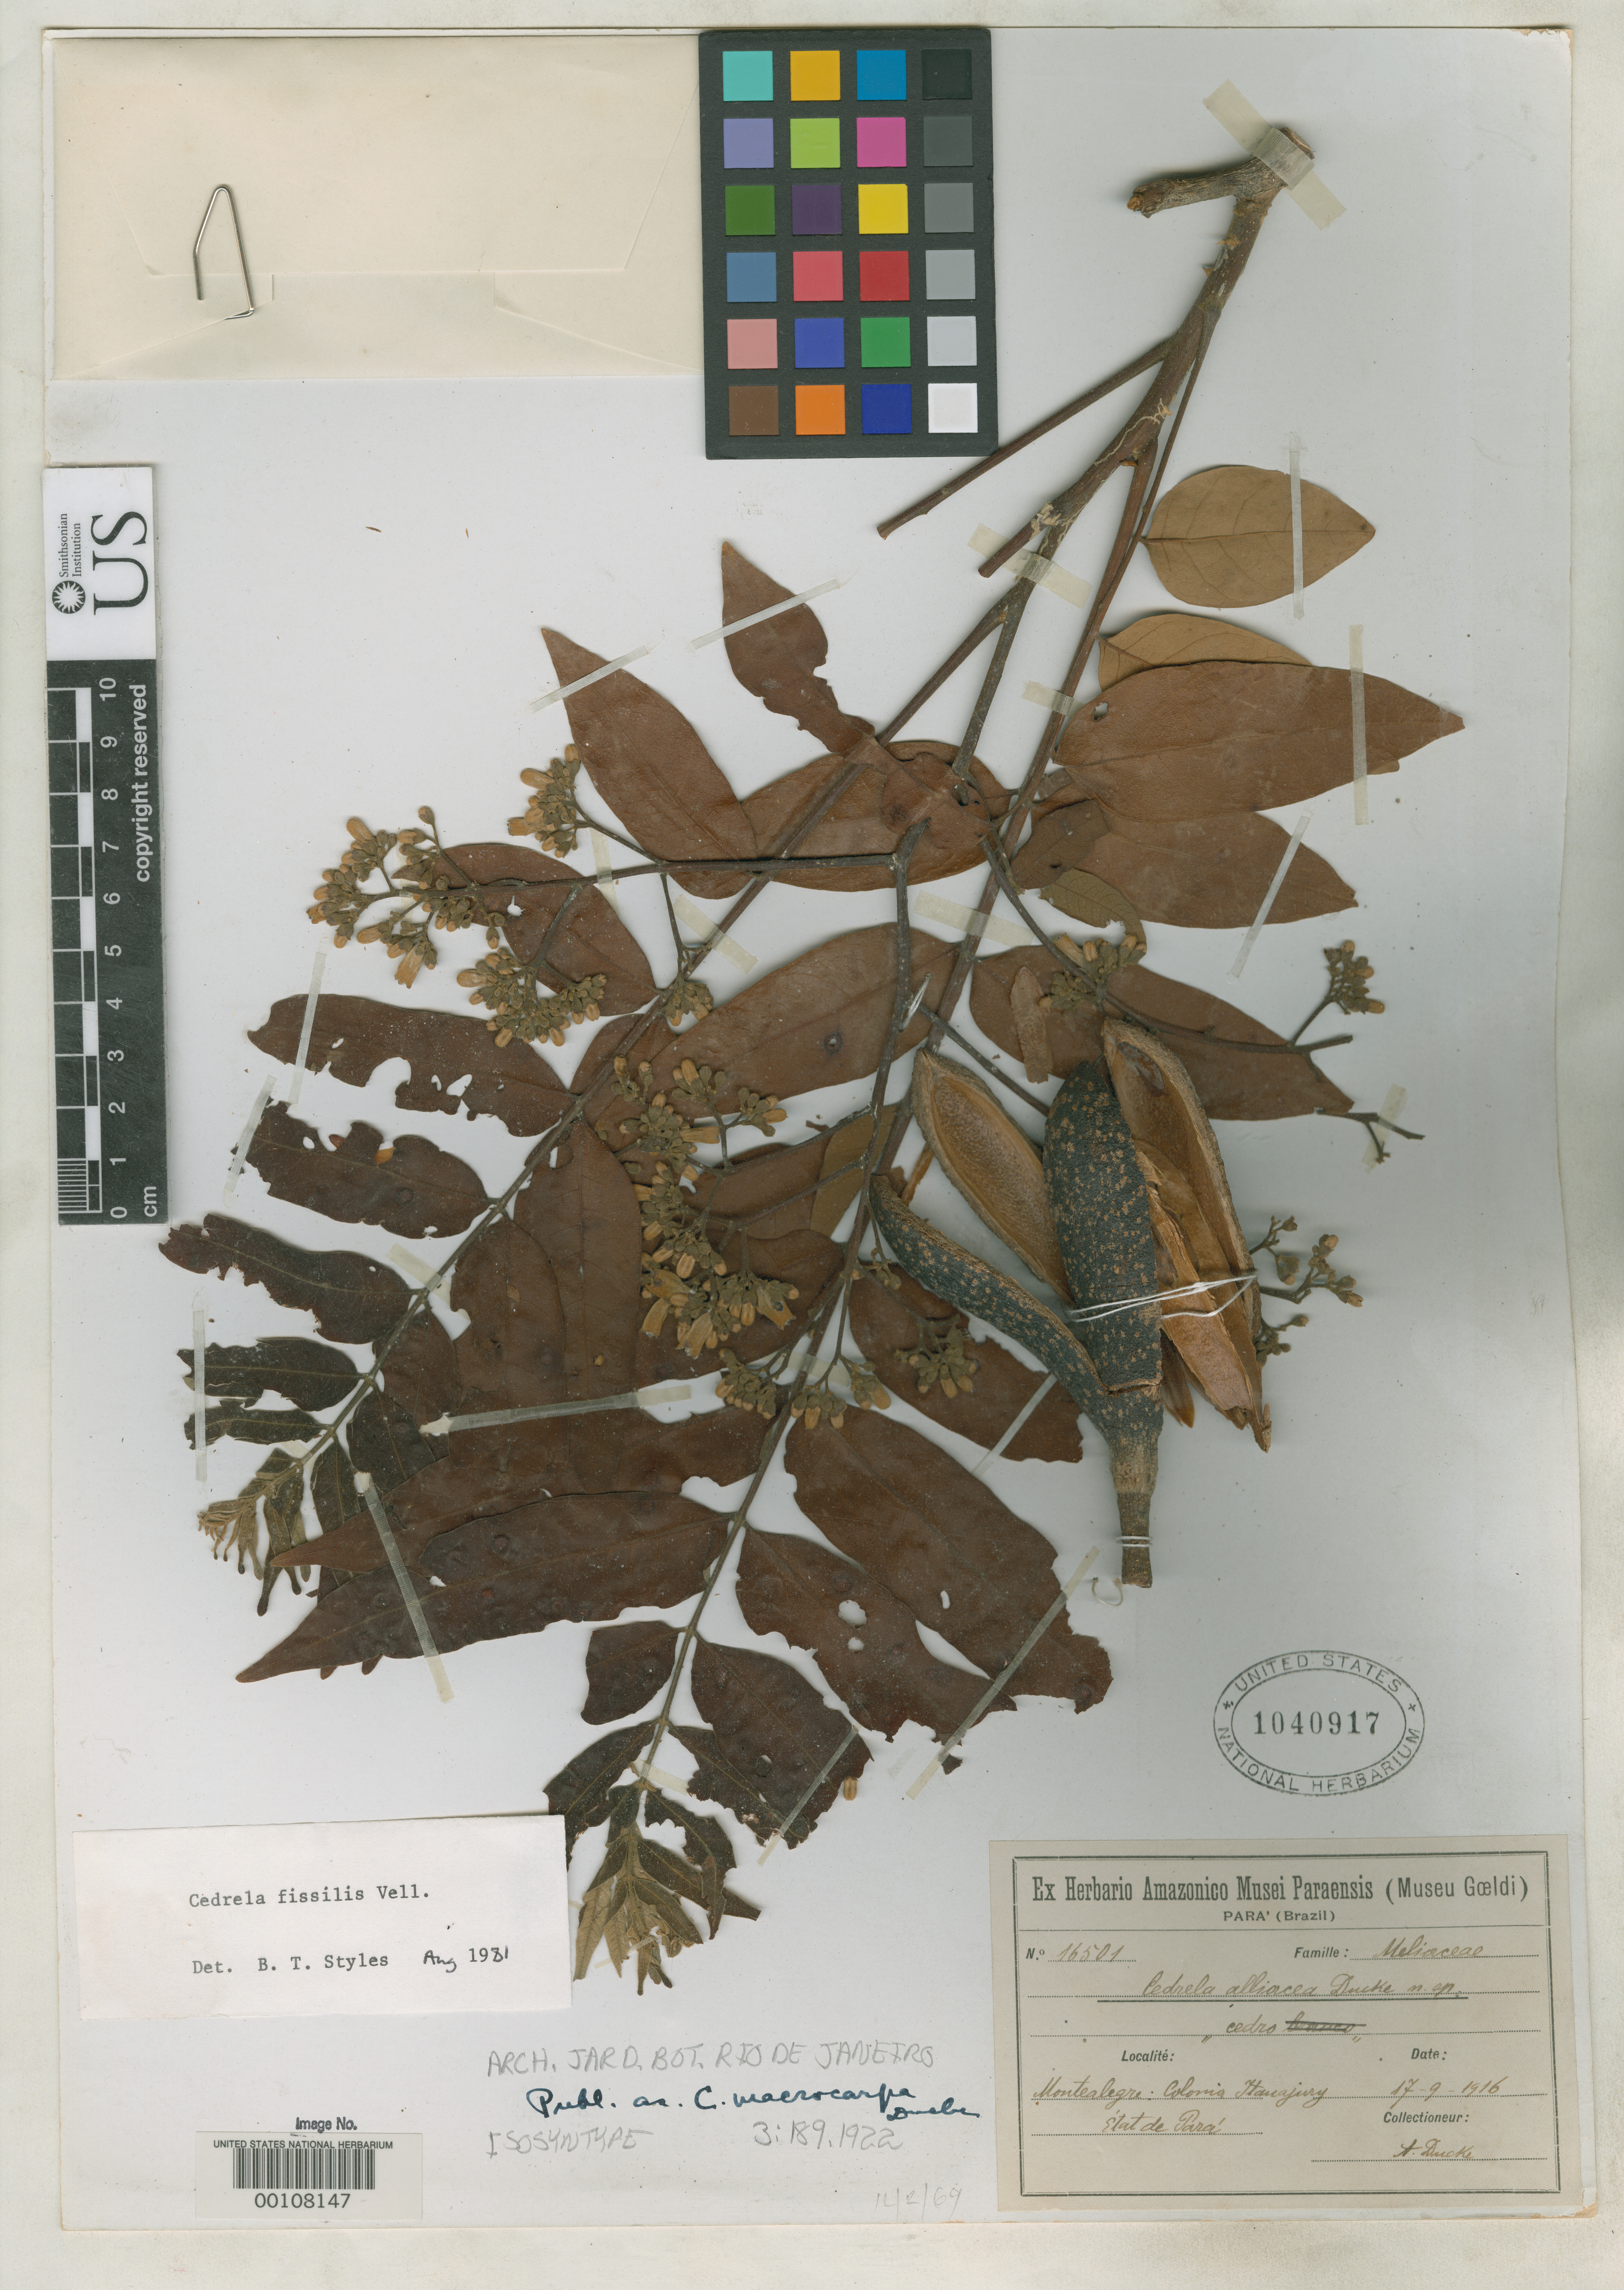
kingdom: Plantae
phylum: Tracheophyta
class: Magnoliopsida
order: Sapindales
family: Meliaceae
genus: Cedrela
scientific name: Cedrela macrocarpa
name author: Ducke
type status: Isosyntype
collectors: A. Ducke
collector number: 16501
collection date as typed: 17 Sep 1916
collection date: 1916-09-17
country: Brazil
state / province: Minas Gerais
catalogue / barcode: US 1040917